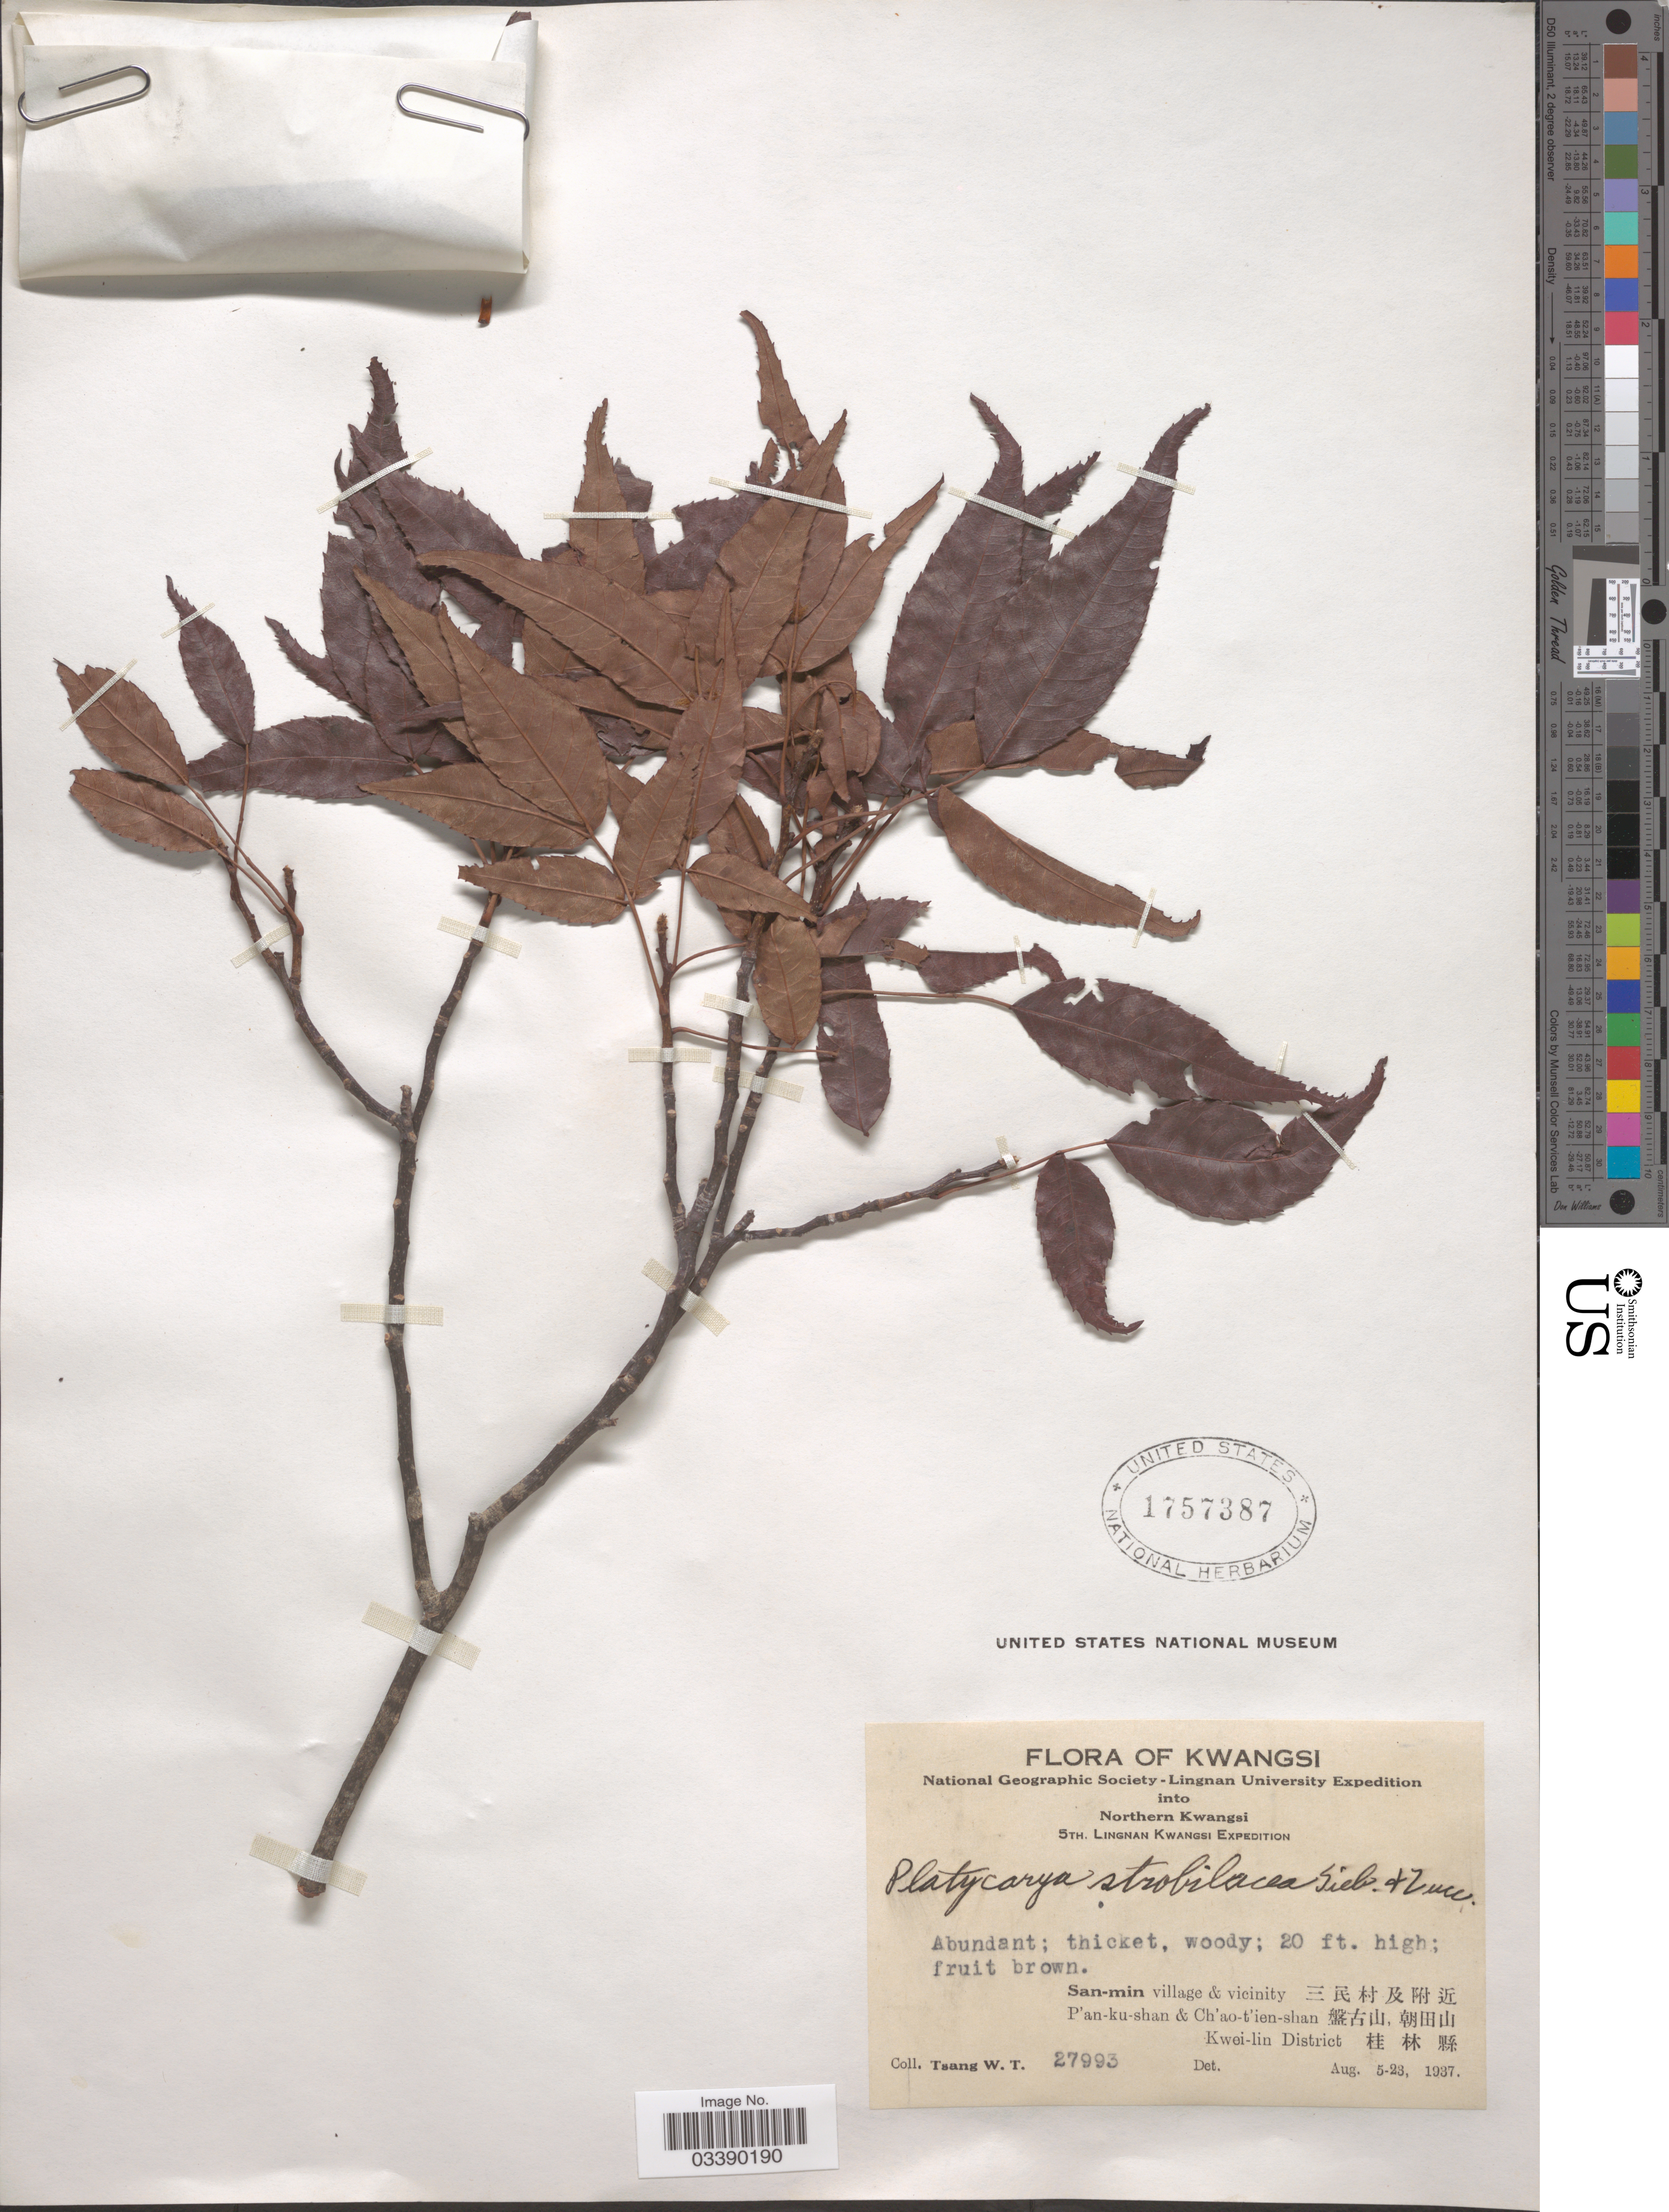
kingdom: Plantae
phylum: Tracheophyta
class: Magnoliopsida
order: Fagales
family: Juglandaceae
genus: Platycarya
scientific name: Platycarya strobilacea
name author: Siebold & Zucc.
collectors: W. T. Tsang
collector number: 27993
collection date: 1937-08-05/1937-08-23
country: China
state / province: Guangxi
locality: Kwangsi. Northern Kwangsi. San-min village and vicinity X. P'an-ku-shan & Ch'ao-t'ien-shan X. Kwei-lin District X.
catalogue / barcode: US 1757387